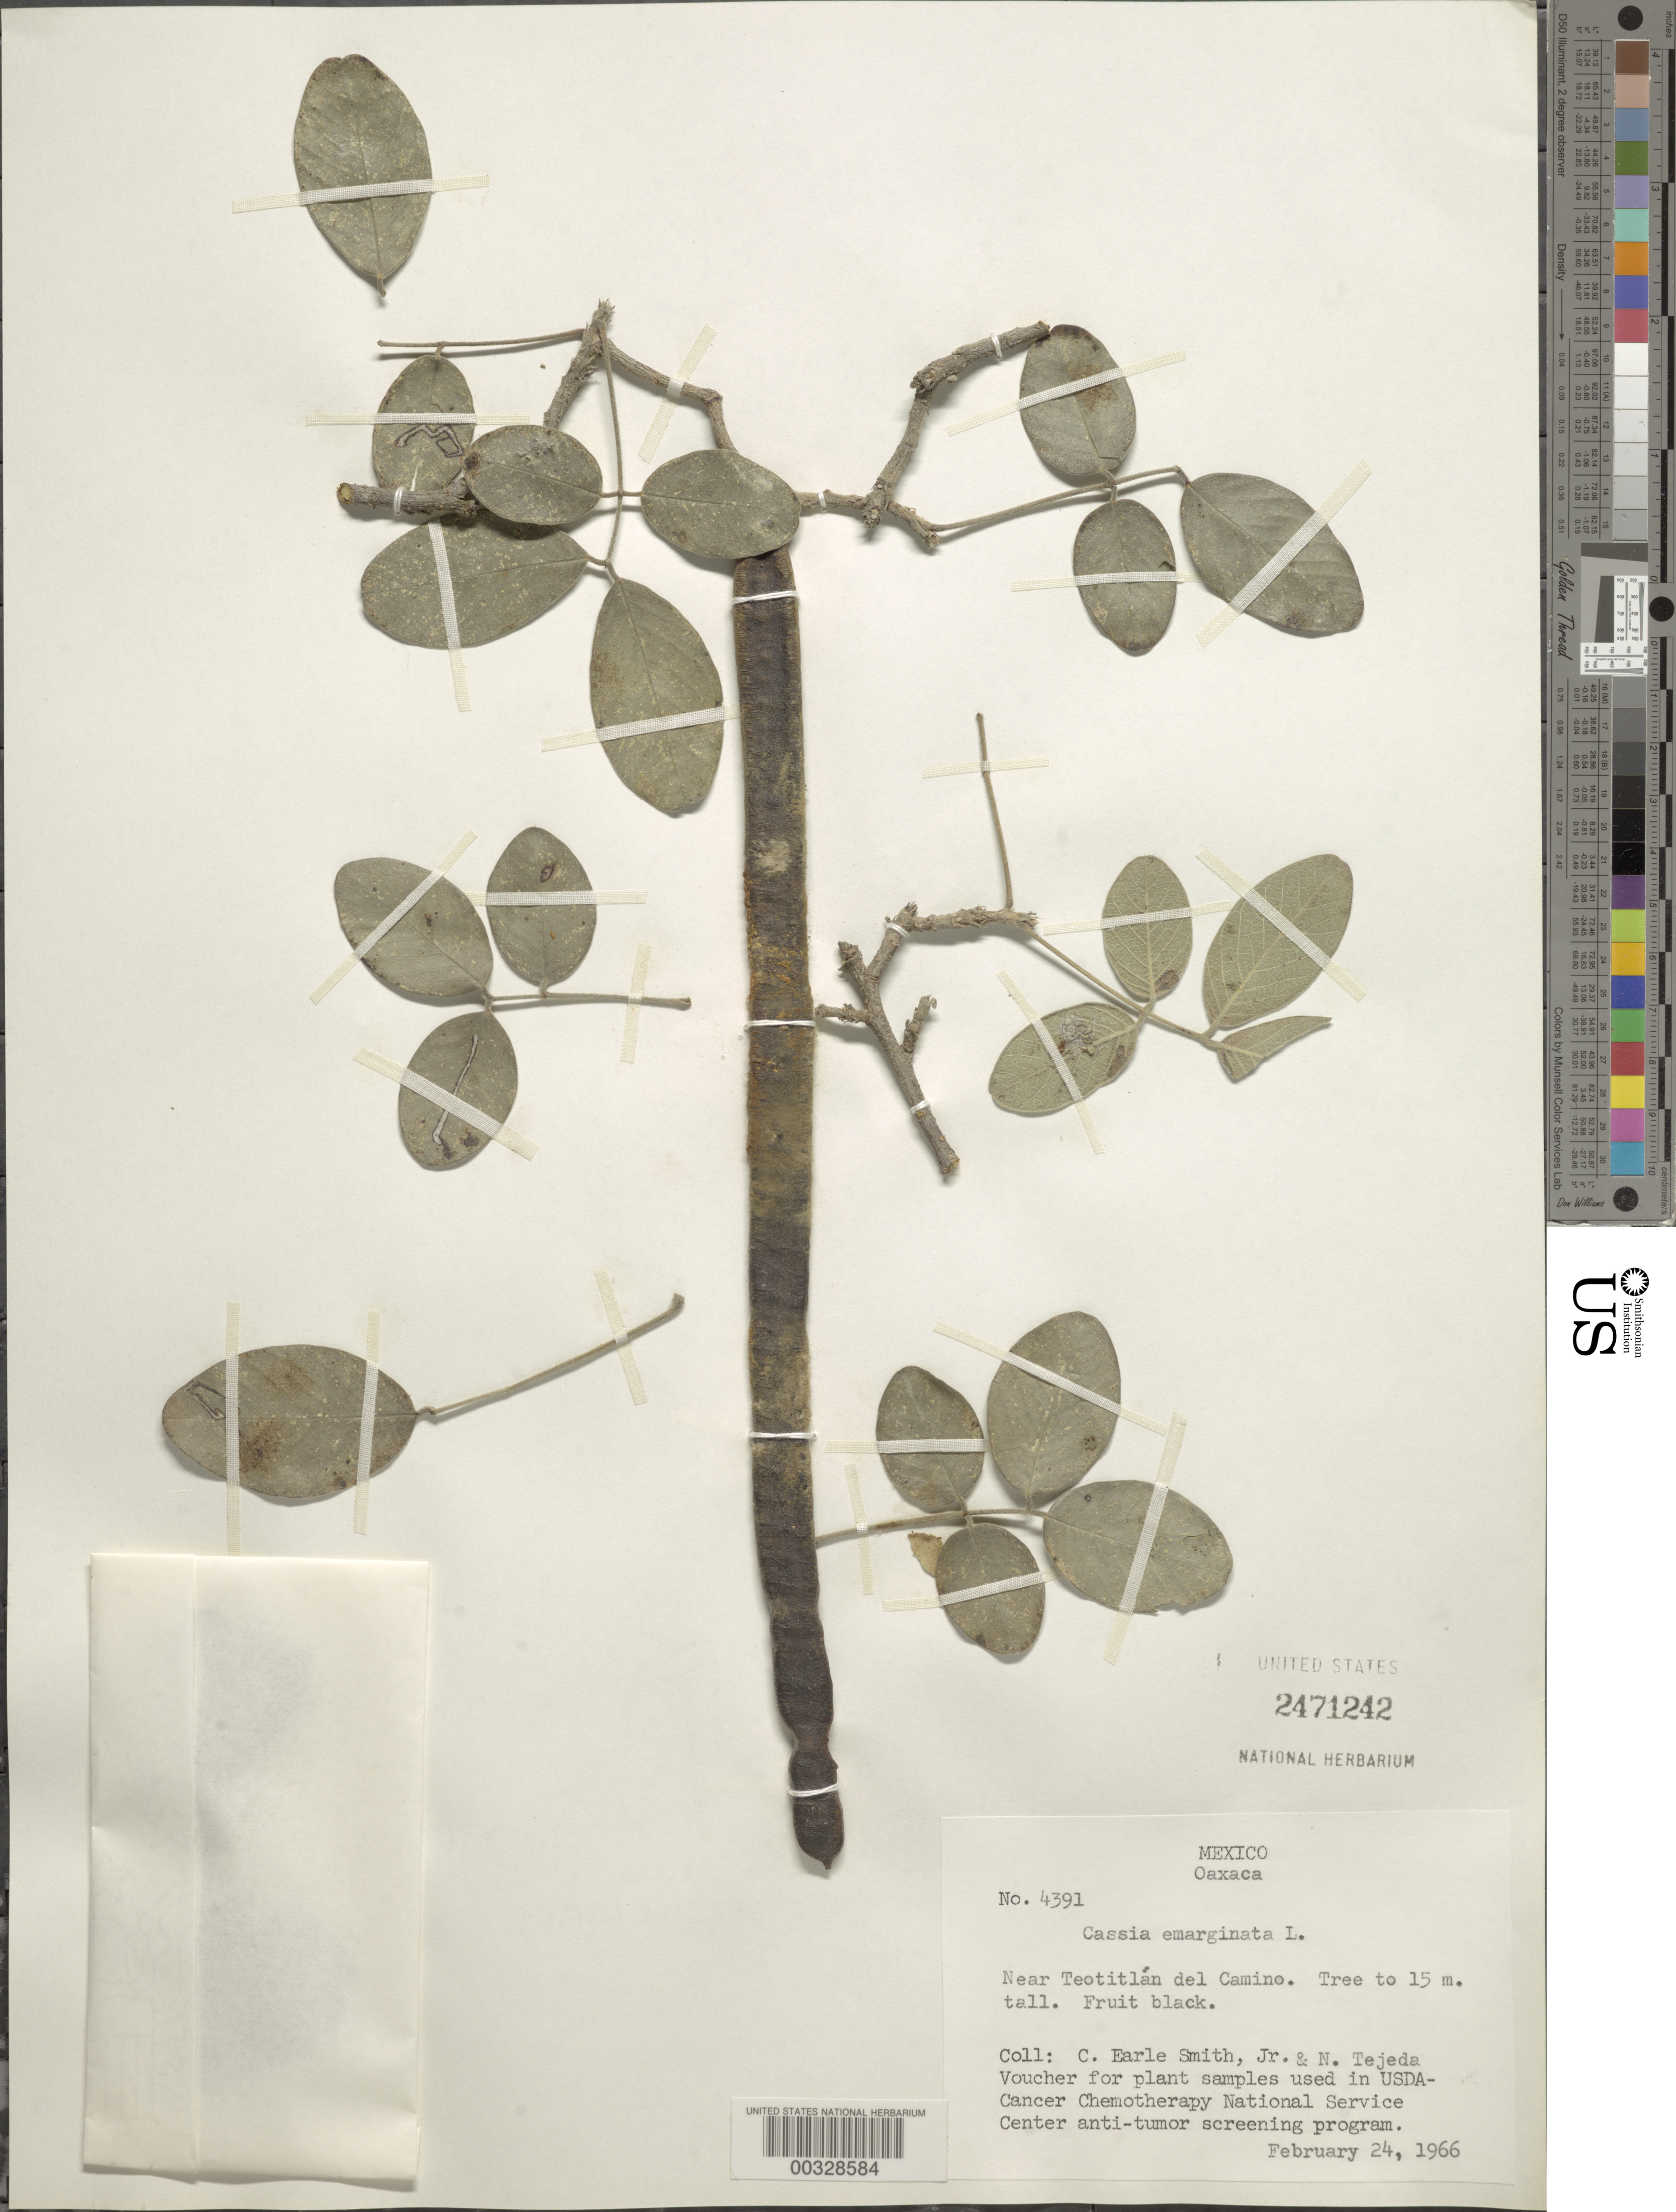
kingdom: Plantae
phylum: Tracheophyta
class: Magnoliopsida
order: Fabales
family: Fabaceae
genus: Senna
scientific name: Senna emarginata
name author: L.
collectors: C. E. Smith Jr. & N. Tejeda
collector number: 4391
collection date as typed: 24 Feb 1966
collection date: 1966-02-24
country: Mexico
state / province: Oaxaca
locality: Near Teotitlan del camino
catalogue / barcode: US 2471242